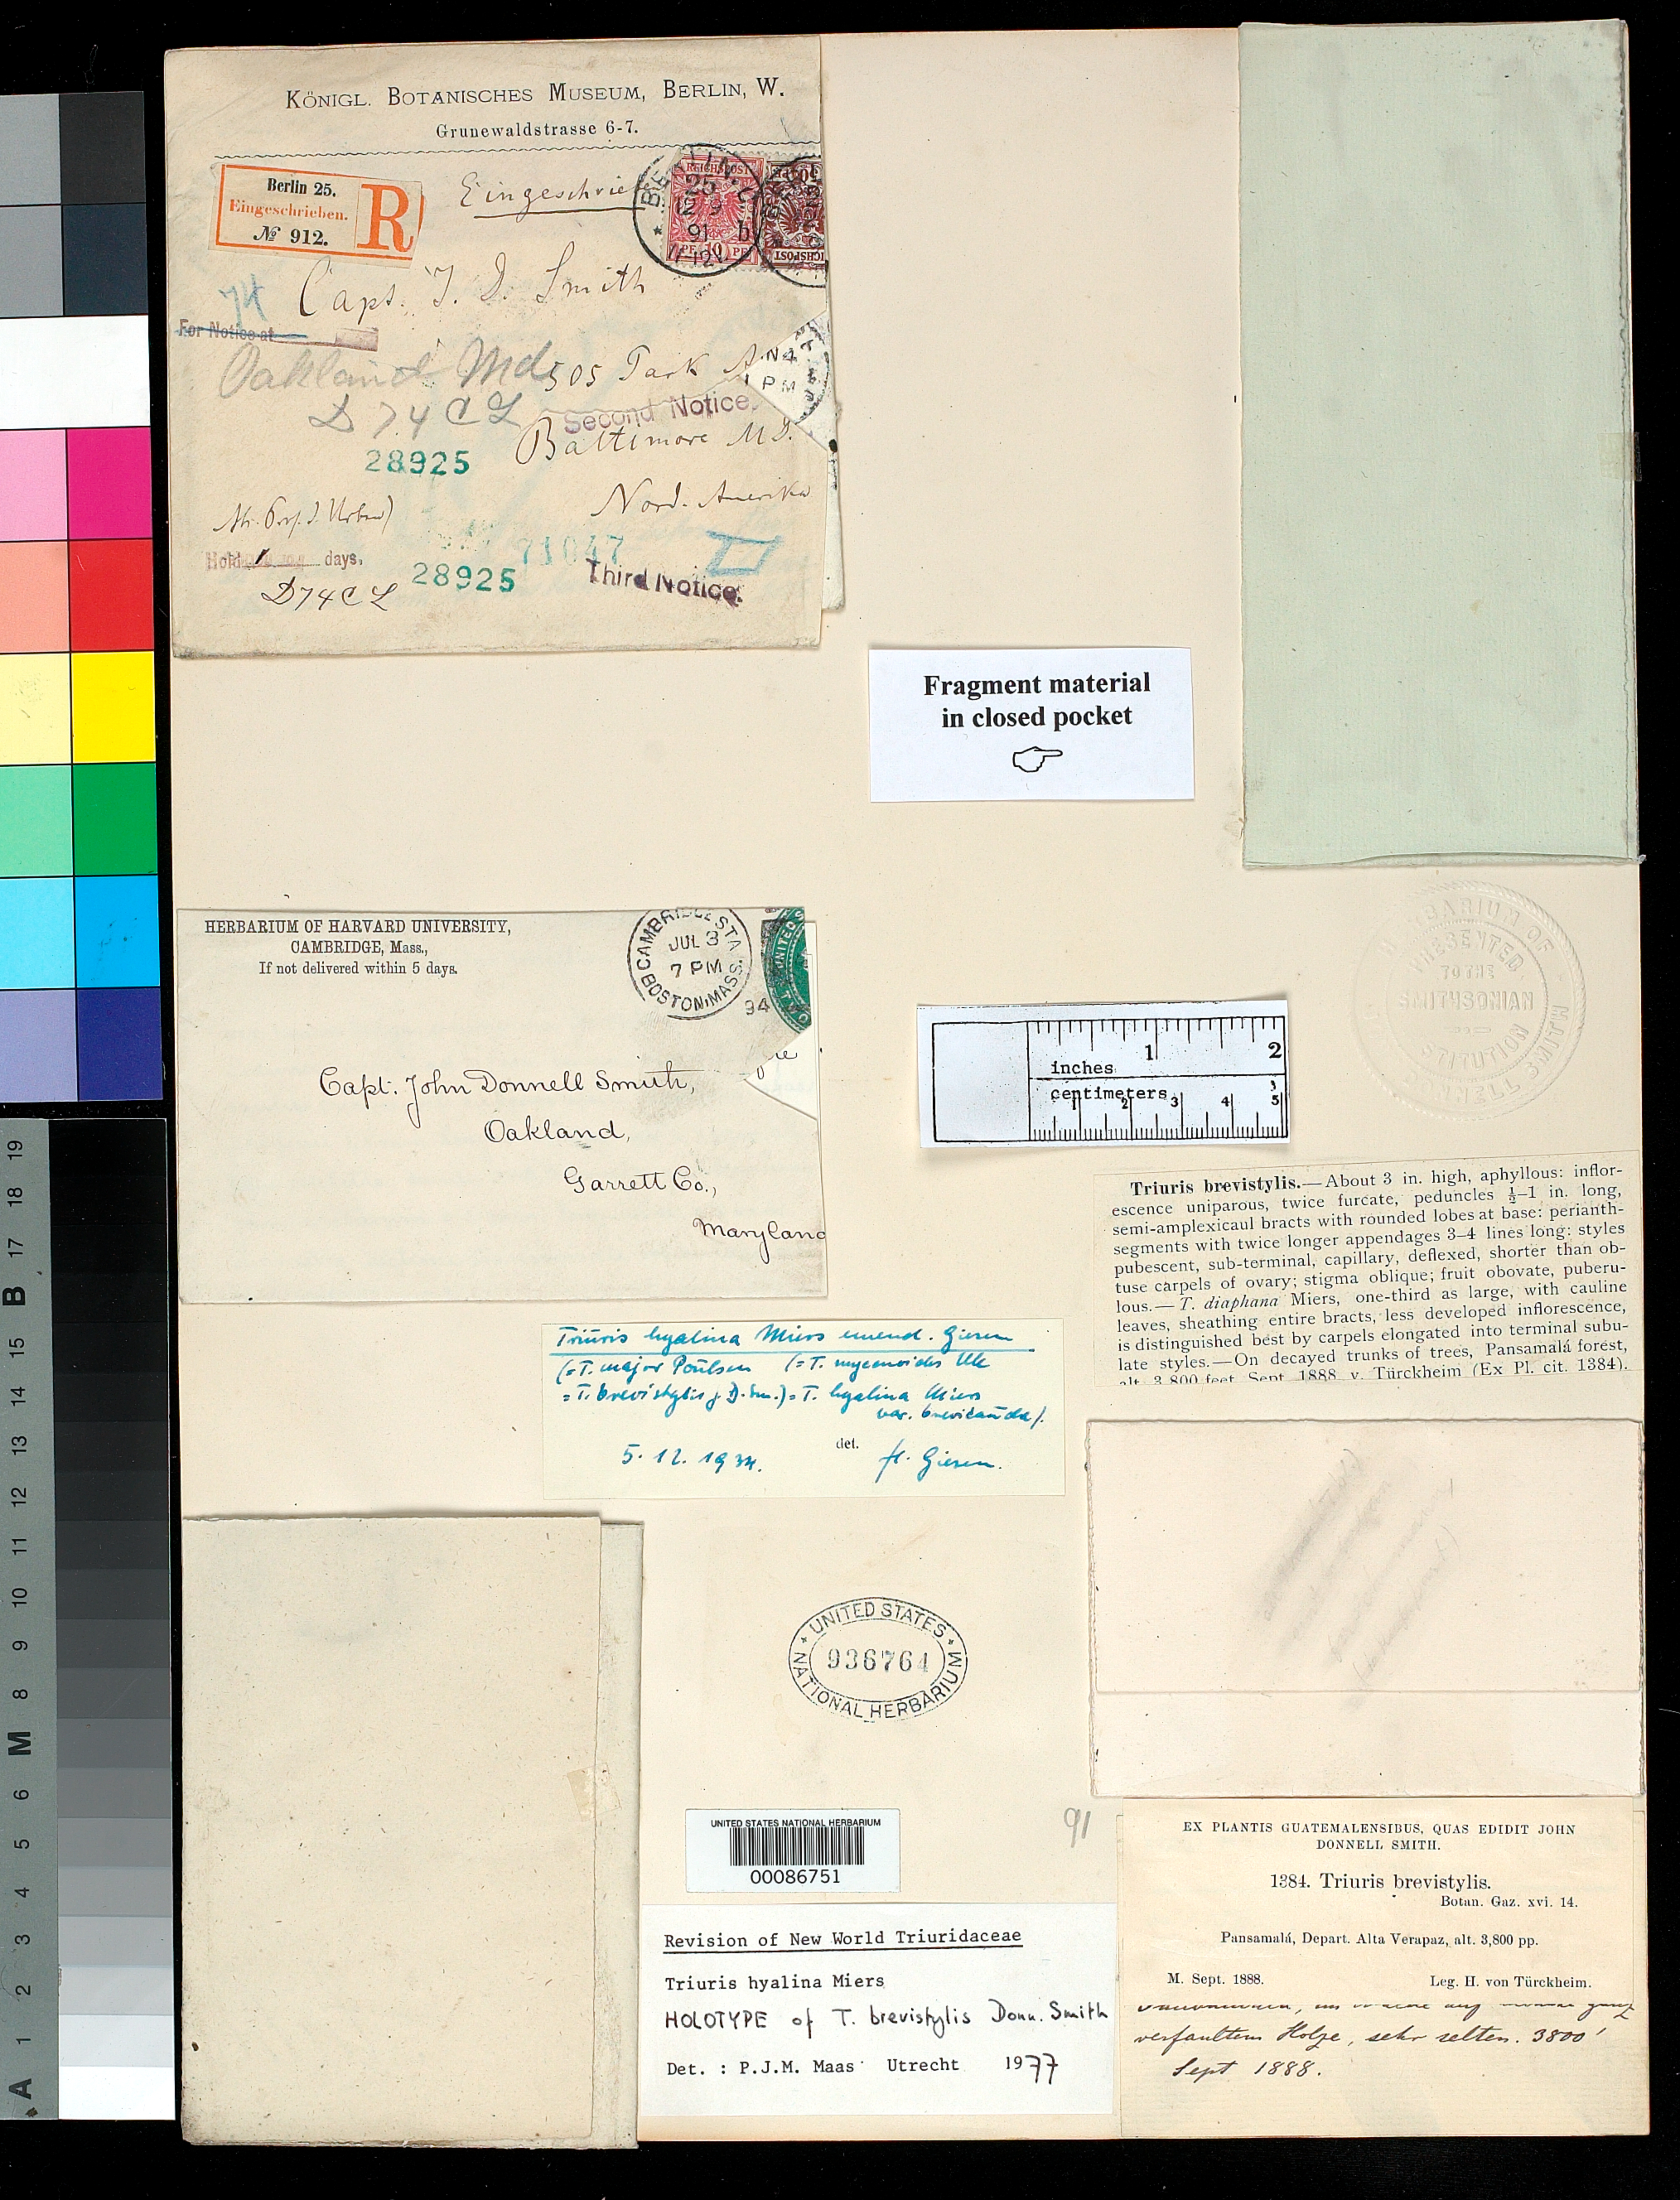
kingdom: Plantae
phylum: Tracheophyta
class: Liliopsida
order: Pandanales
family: Triuridaceae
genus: Triuris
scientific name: Triuris brevistylis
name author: Donn. Sm.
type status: Type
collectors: H. von Türckheim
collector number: J.D.S. 1384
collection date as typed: Sep 1888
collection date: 1888-09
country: Guatemala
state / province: Alta Verapaz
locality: Pansamalá forest.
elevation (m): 1158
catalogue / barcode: US 936764